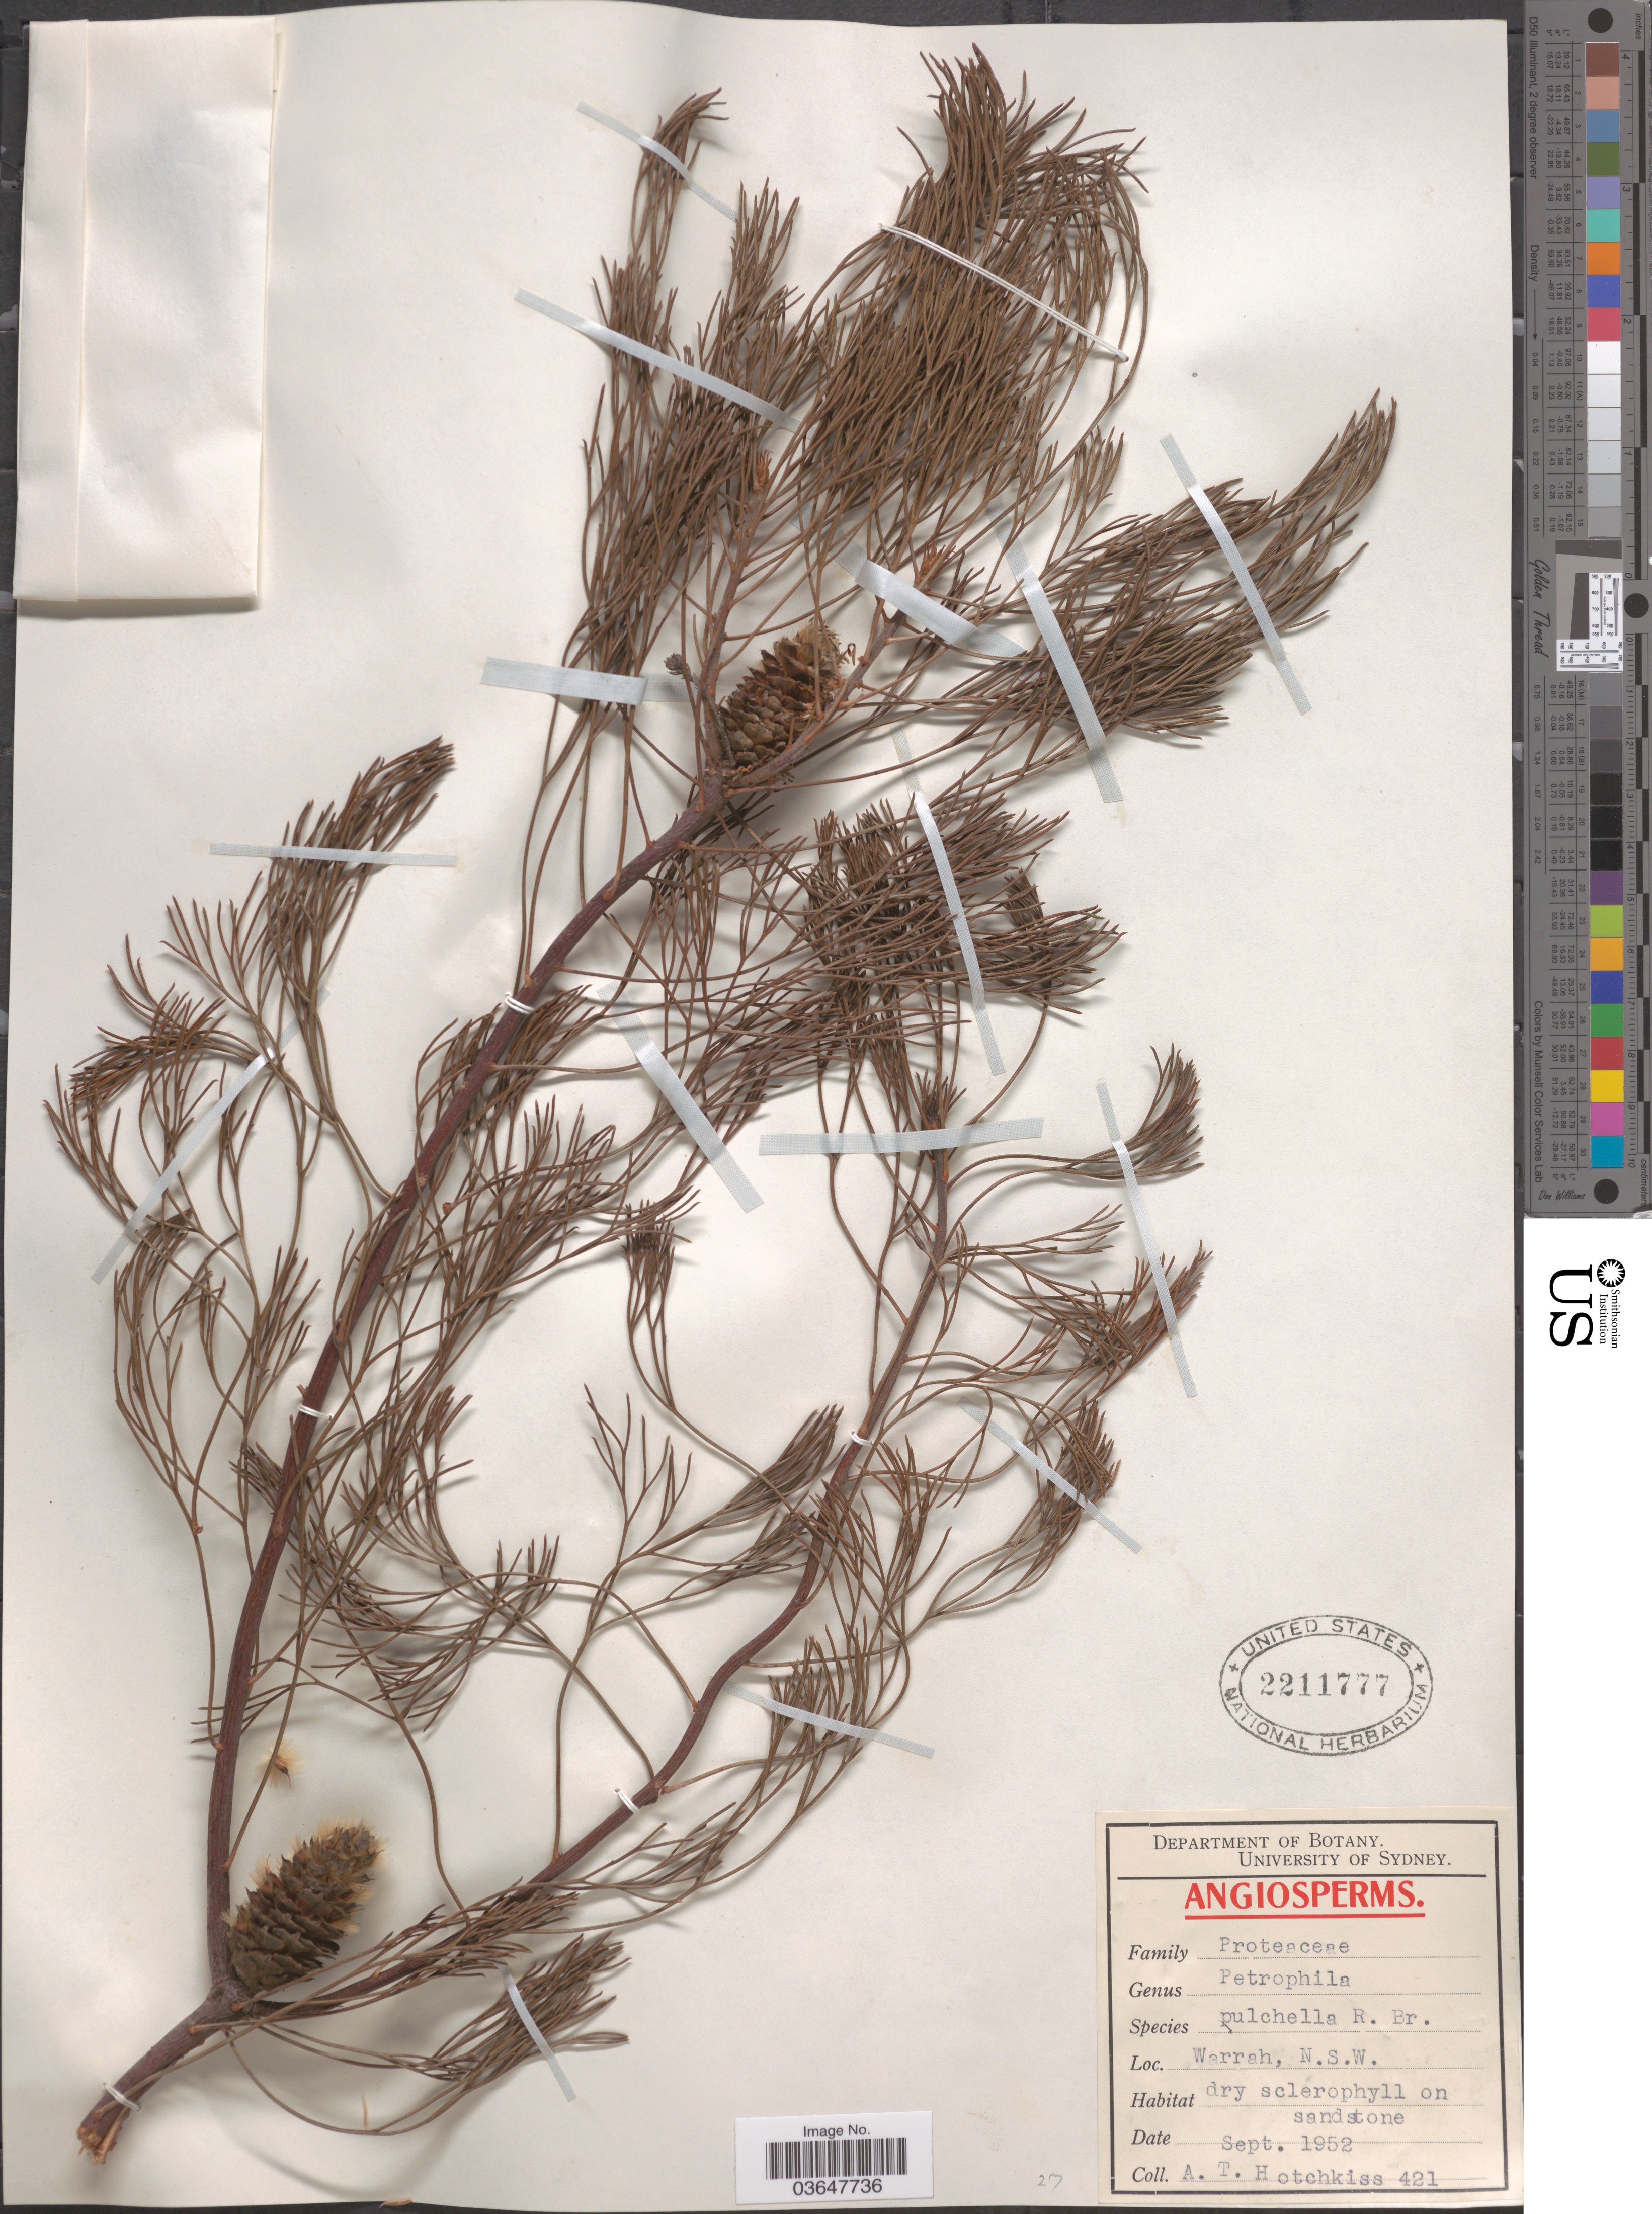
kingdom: Plantae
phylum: Tracheophyta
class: Magnoliopsida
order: Proteales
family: Proteaceae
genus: Petrophile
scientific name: Petrophile pulchella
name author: (Schrad. & J.C. Wendl.)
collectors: A. Hotchkiss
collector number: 421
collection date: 1952-09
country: Australia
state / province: New South Wales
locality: Warrah.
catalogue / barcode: US 2211777